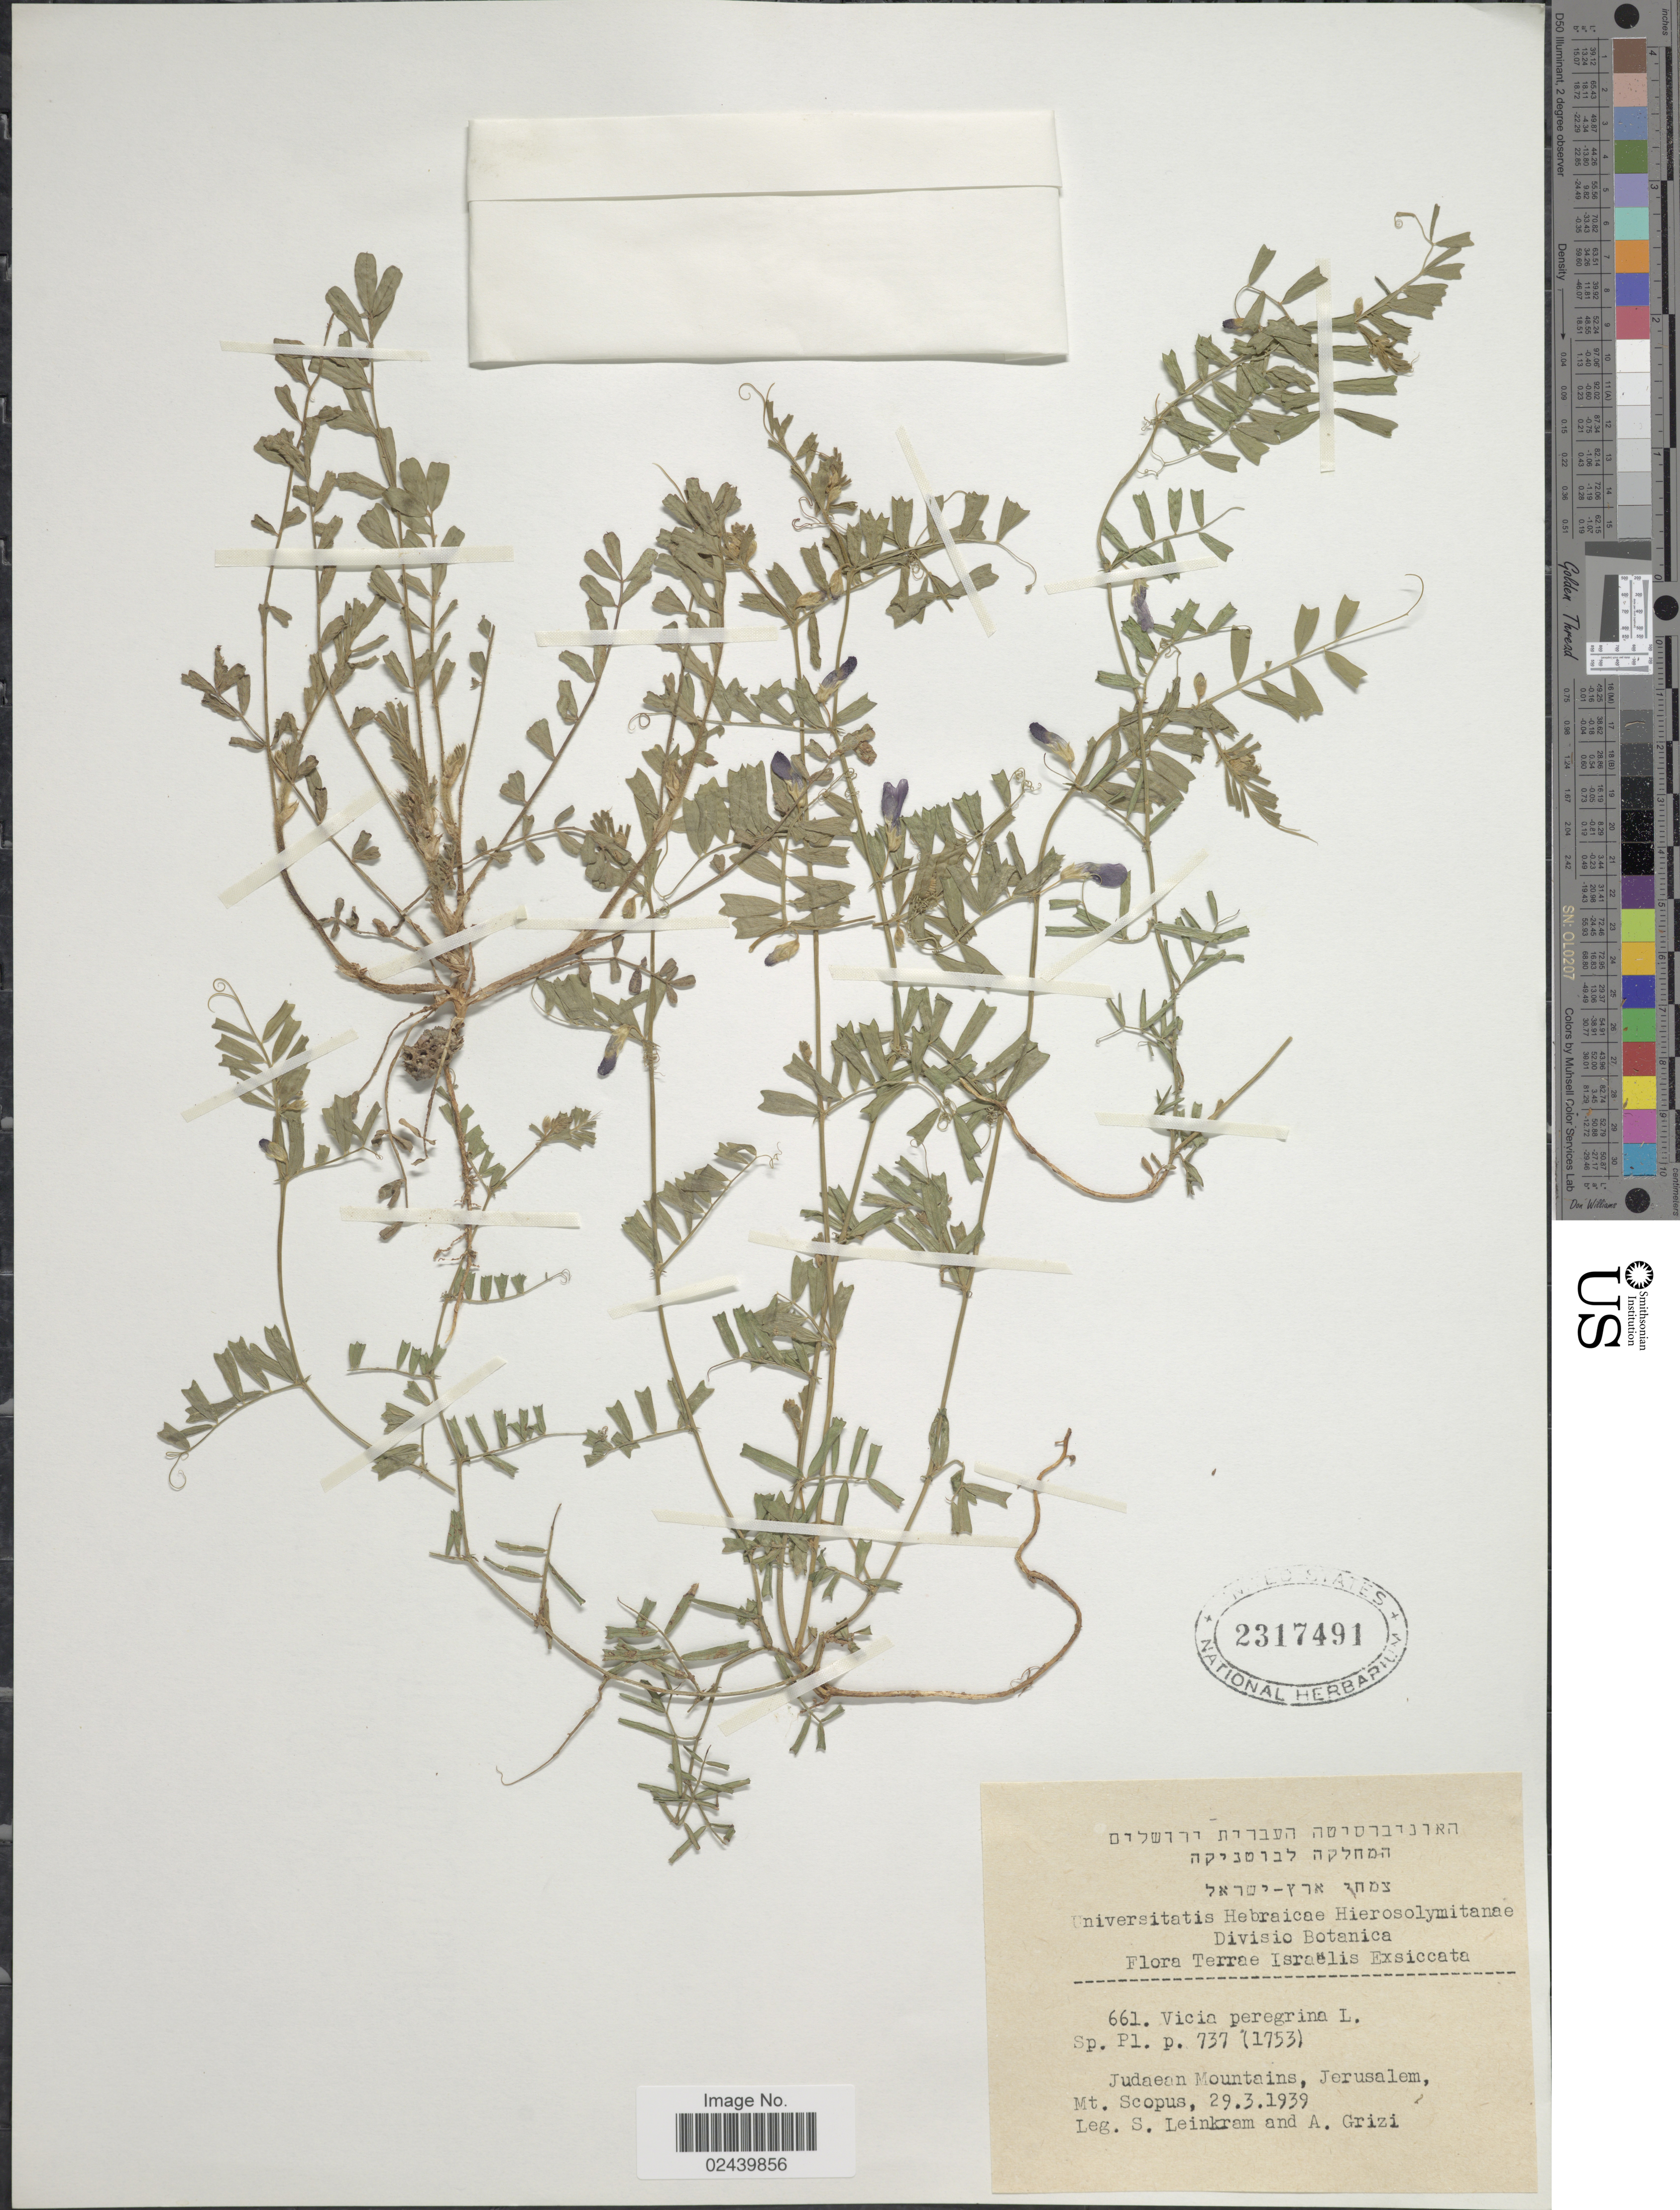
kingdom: Plantae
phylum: Tracheophyta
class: Magnoliopsida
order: Fabales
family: Fabaceae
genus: Vicia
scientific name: Vicia peregrina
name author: L.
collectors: Leinkram, S. & A. Grizi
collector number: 661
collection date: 1939-03-29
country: Israel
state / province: Jerusalem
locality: Terrae Israëlis. Judaean Mountains, Mt. Scopus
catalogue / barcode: US 2317491